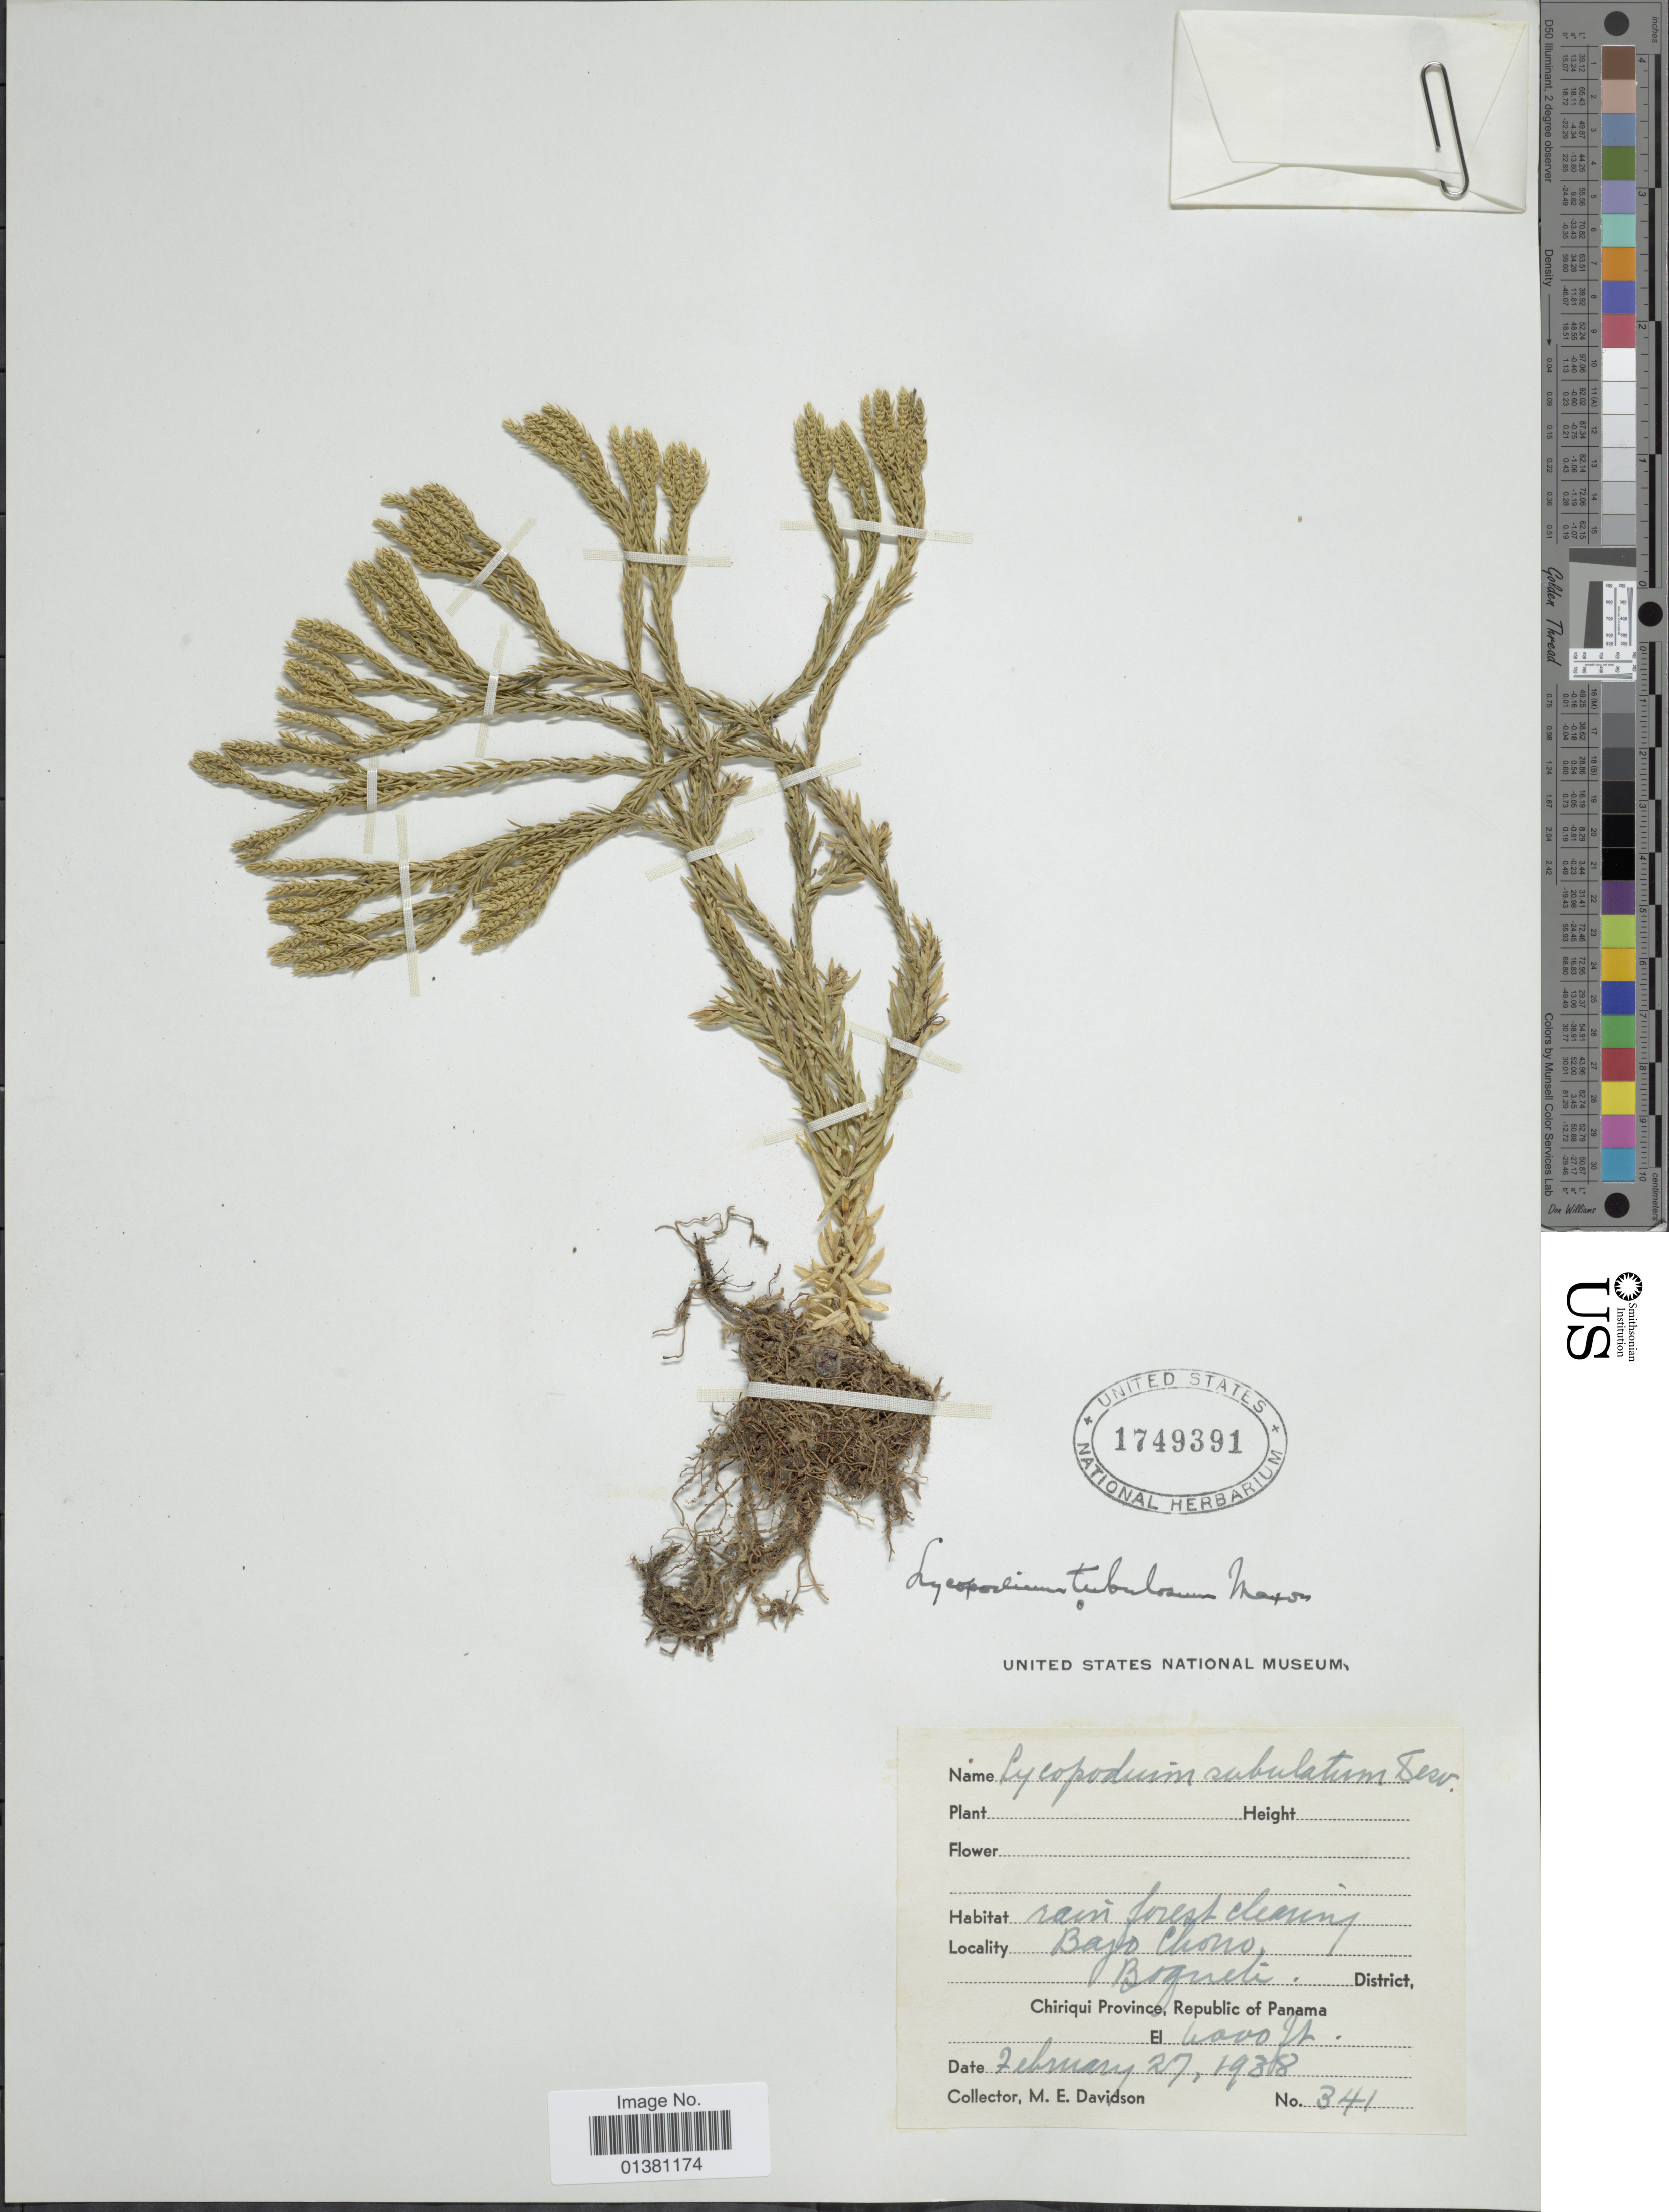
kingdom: Plantae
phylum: Tracheophyta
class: Lycopodiopsida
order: Lycopodiales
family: Lycopodiaceae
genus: Phlegmariurus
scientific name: Phlegmariurus tubulosus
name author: (Maxon) B. Øllg.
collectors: M. E. Davidson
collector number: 341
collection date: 1938-02-27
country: Panama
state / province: Chiriqui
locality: Bajo Chono Boquete District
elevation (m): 1219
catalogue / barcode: US 1749391